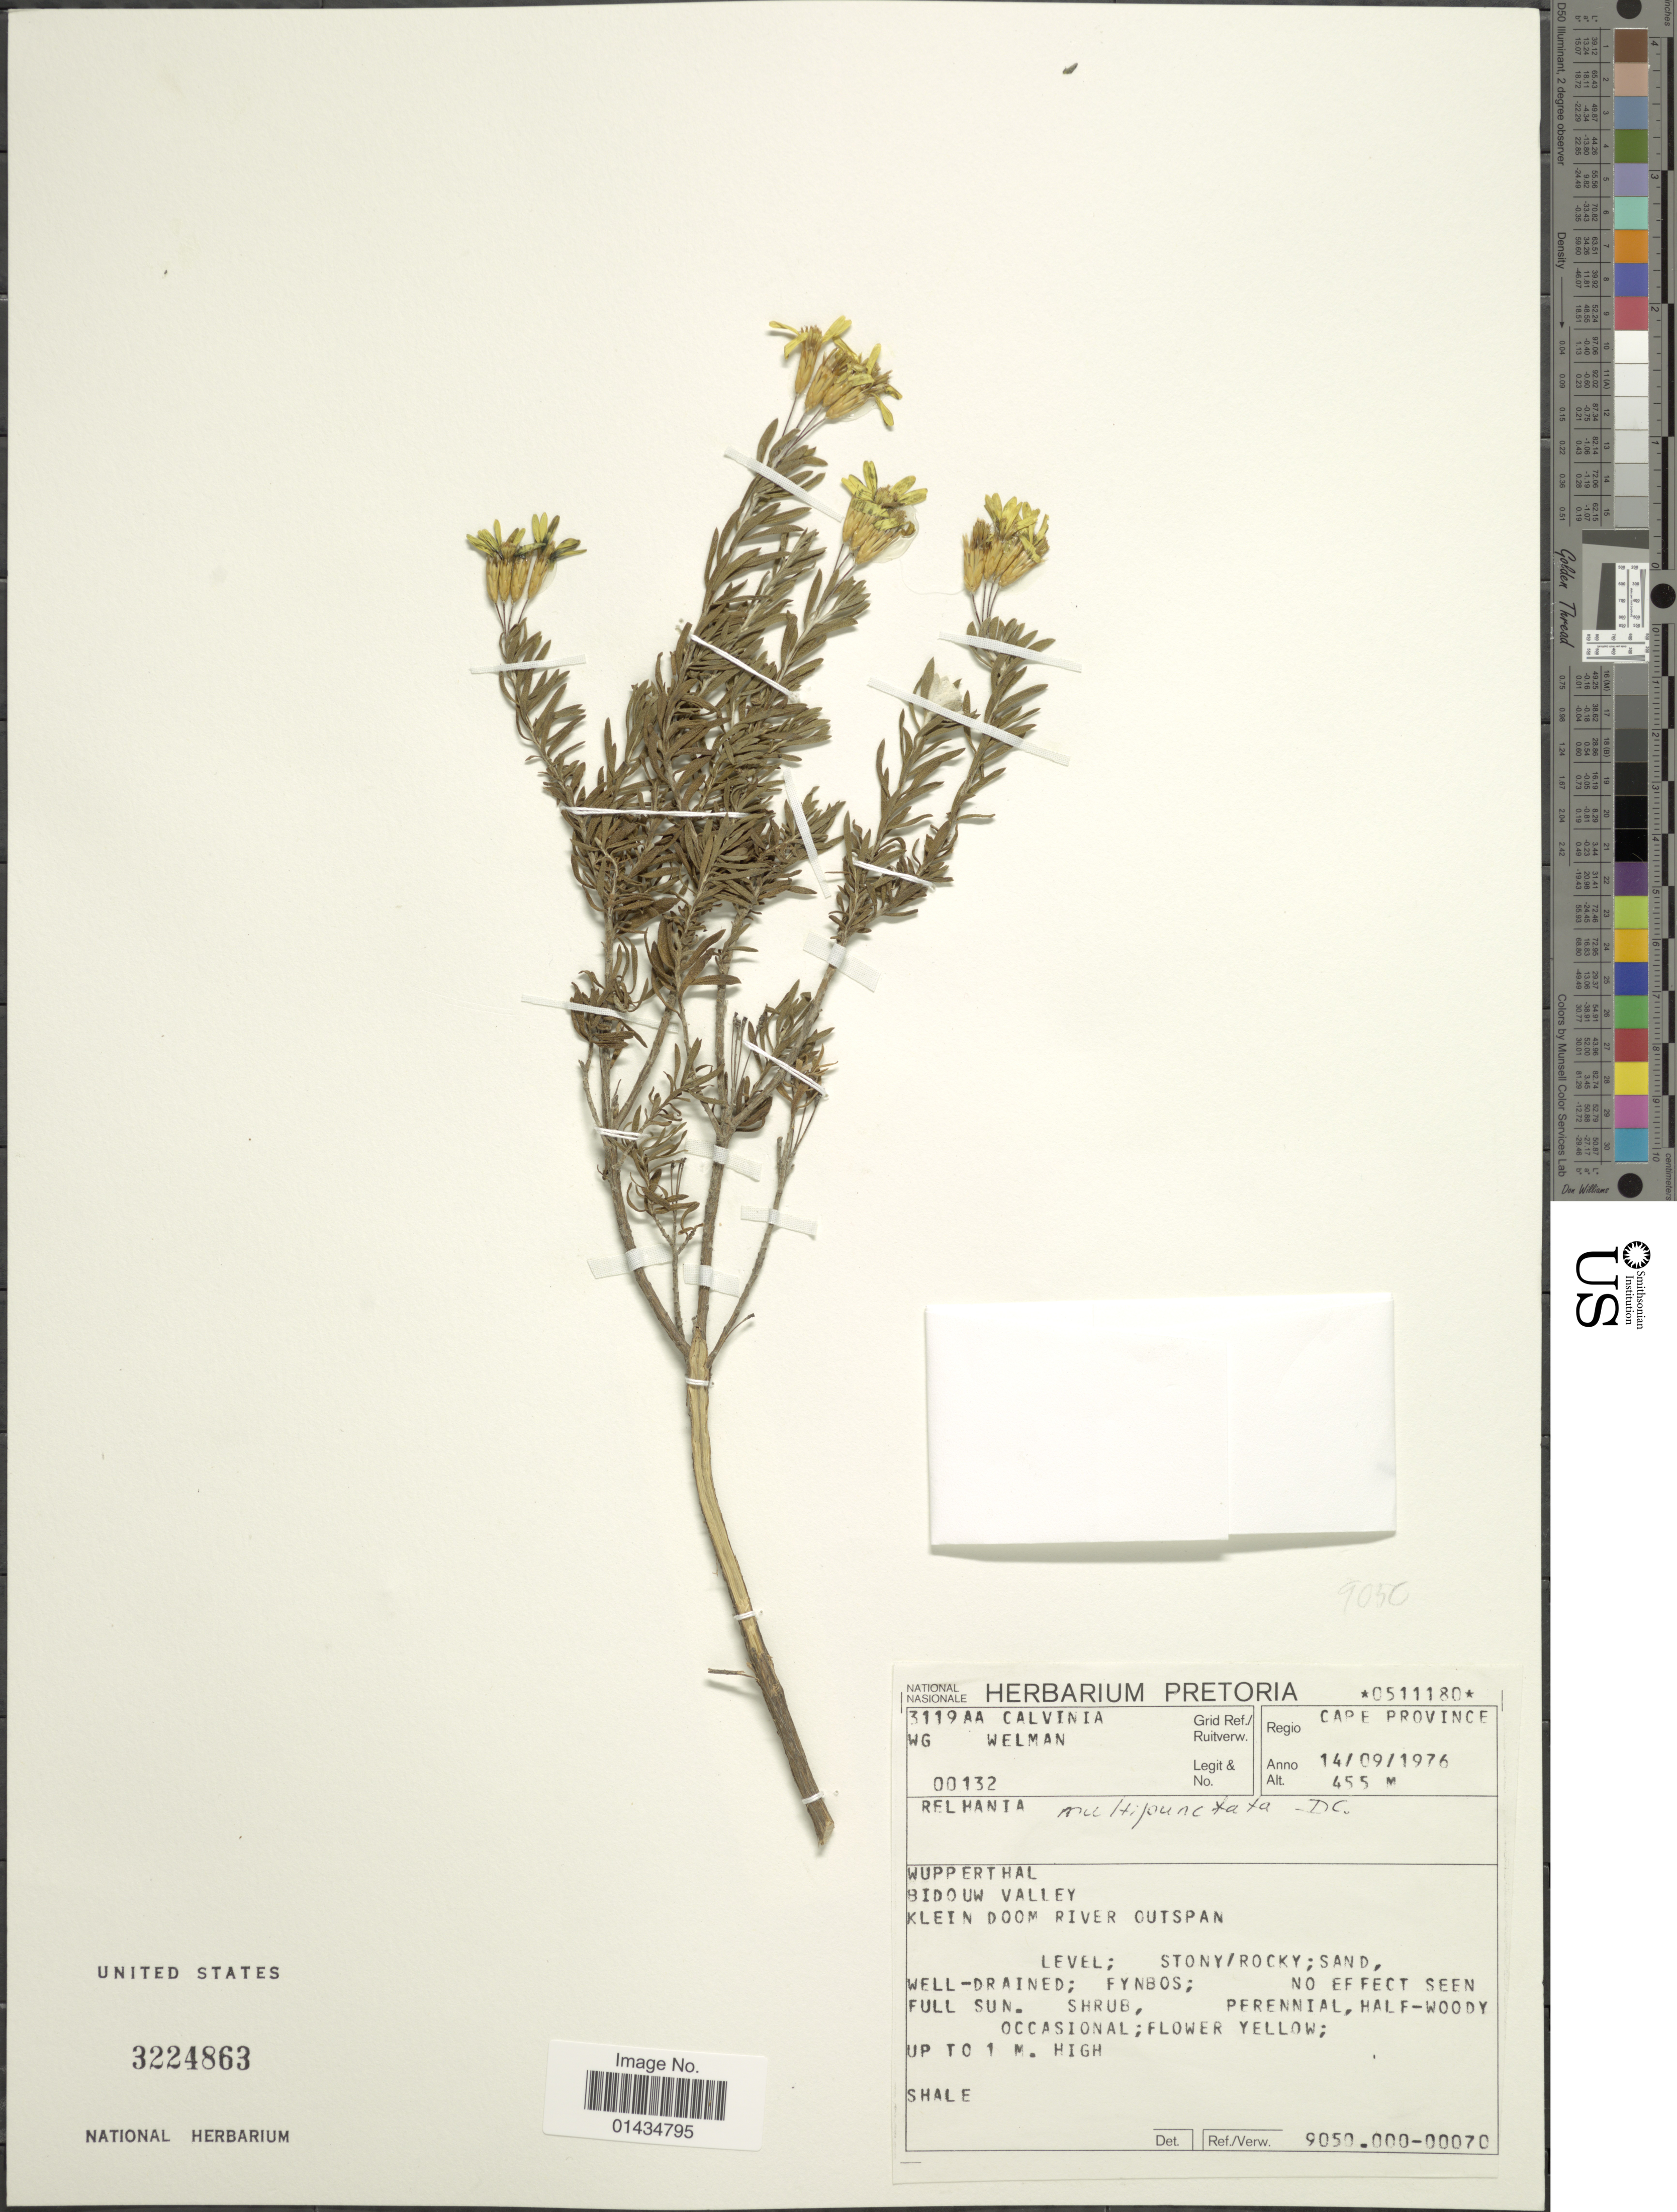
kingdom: Plantae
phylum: Tracheophyta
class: Magnoliopsida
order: Asterales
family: Asteraceae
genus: Relhania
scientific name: Relhania multipunctata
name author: Harv.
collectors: W. G. Welman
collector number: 00132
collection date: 1976-09-14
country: South Africa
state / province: Western Cape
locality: Wupperthal, Bidouw Valley, Klein Doom River Outspan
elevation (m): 455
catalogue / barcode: US 3224863